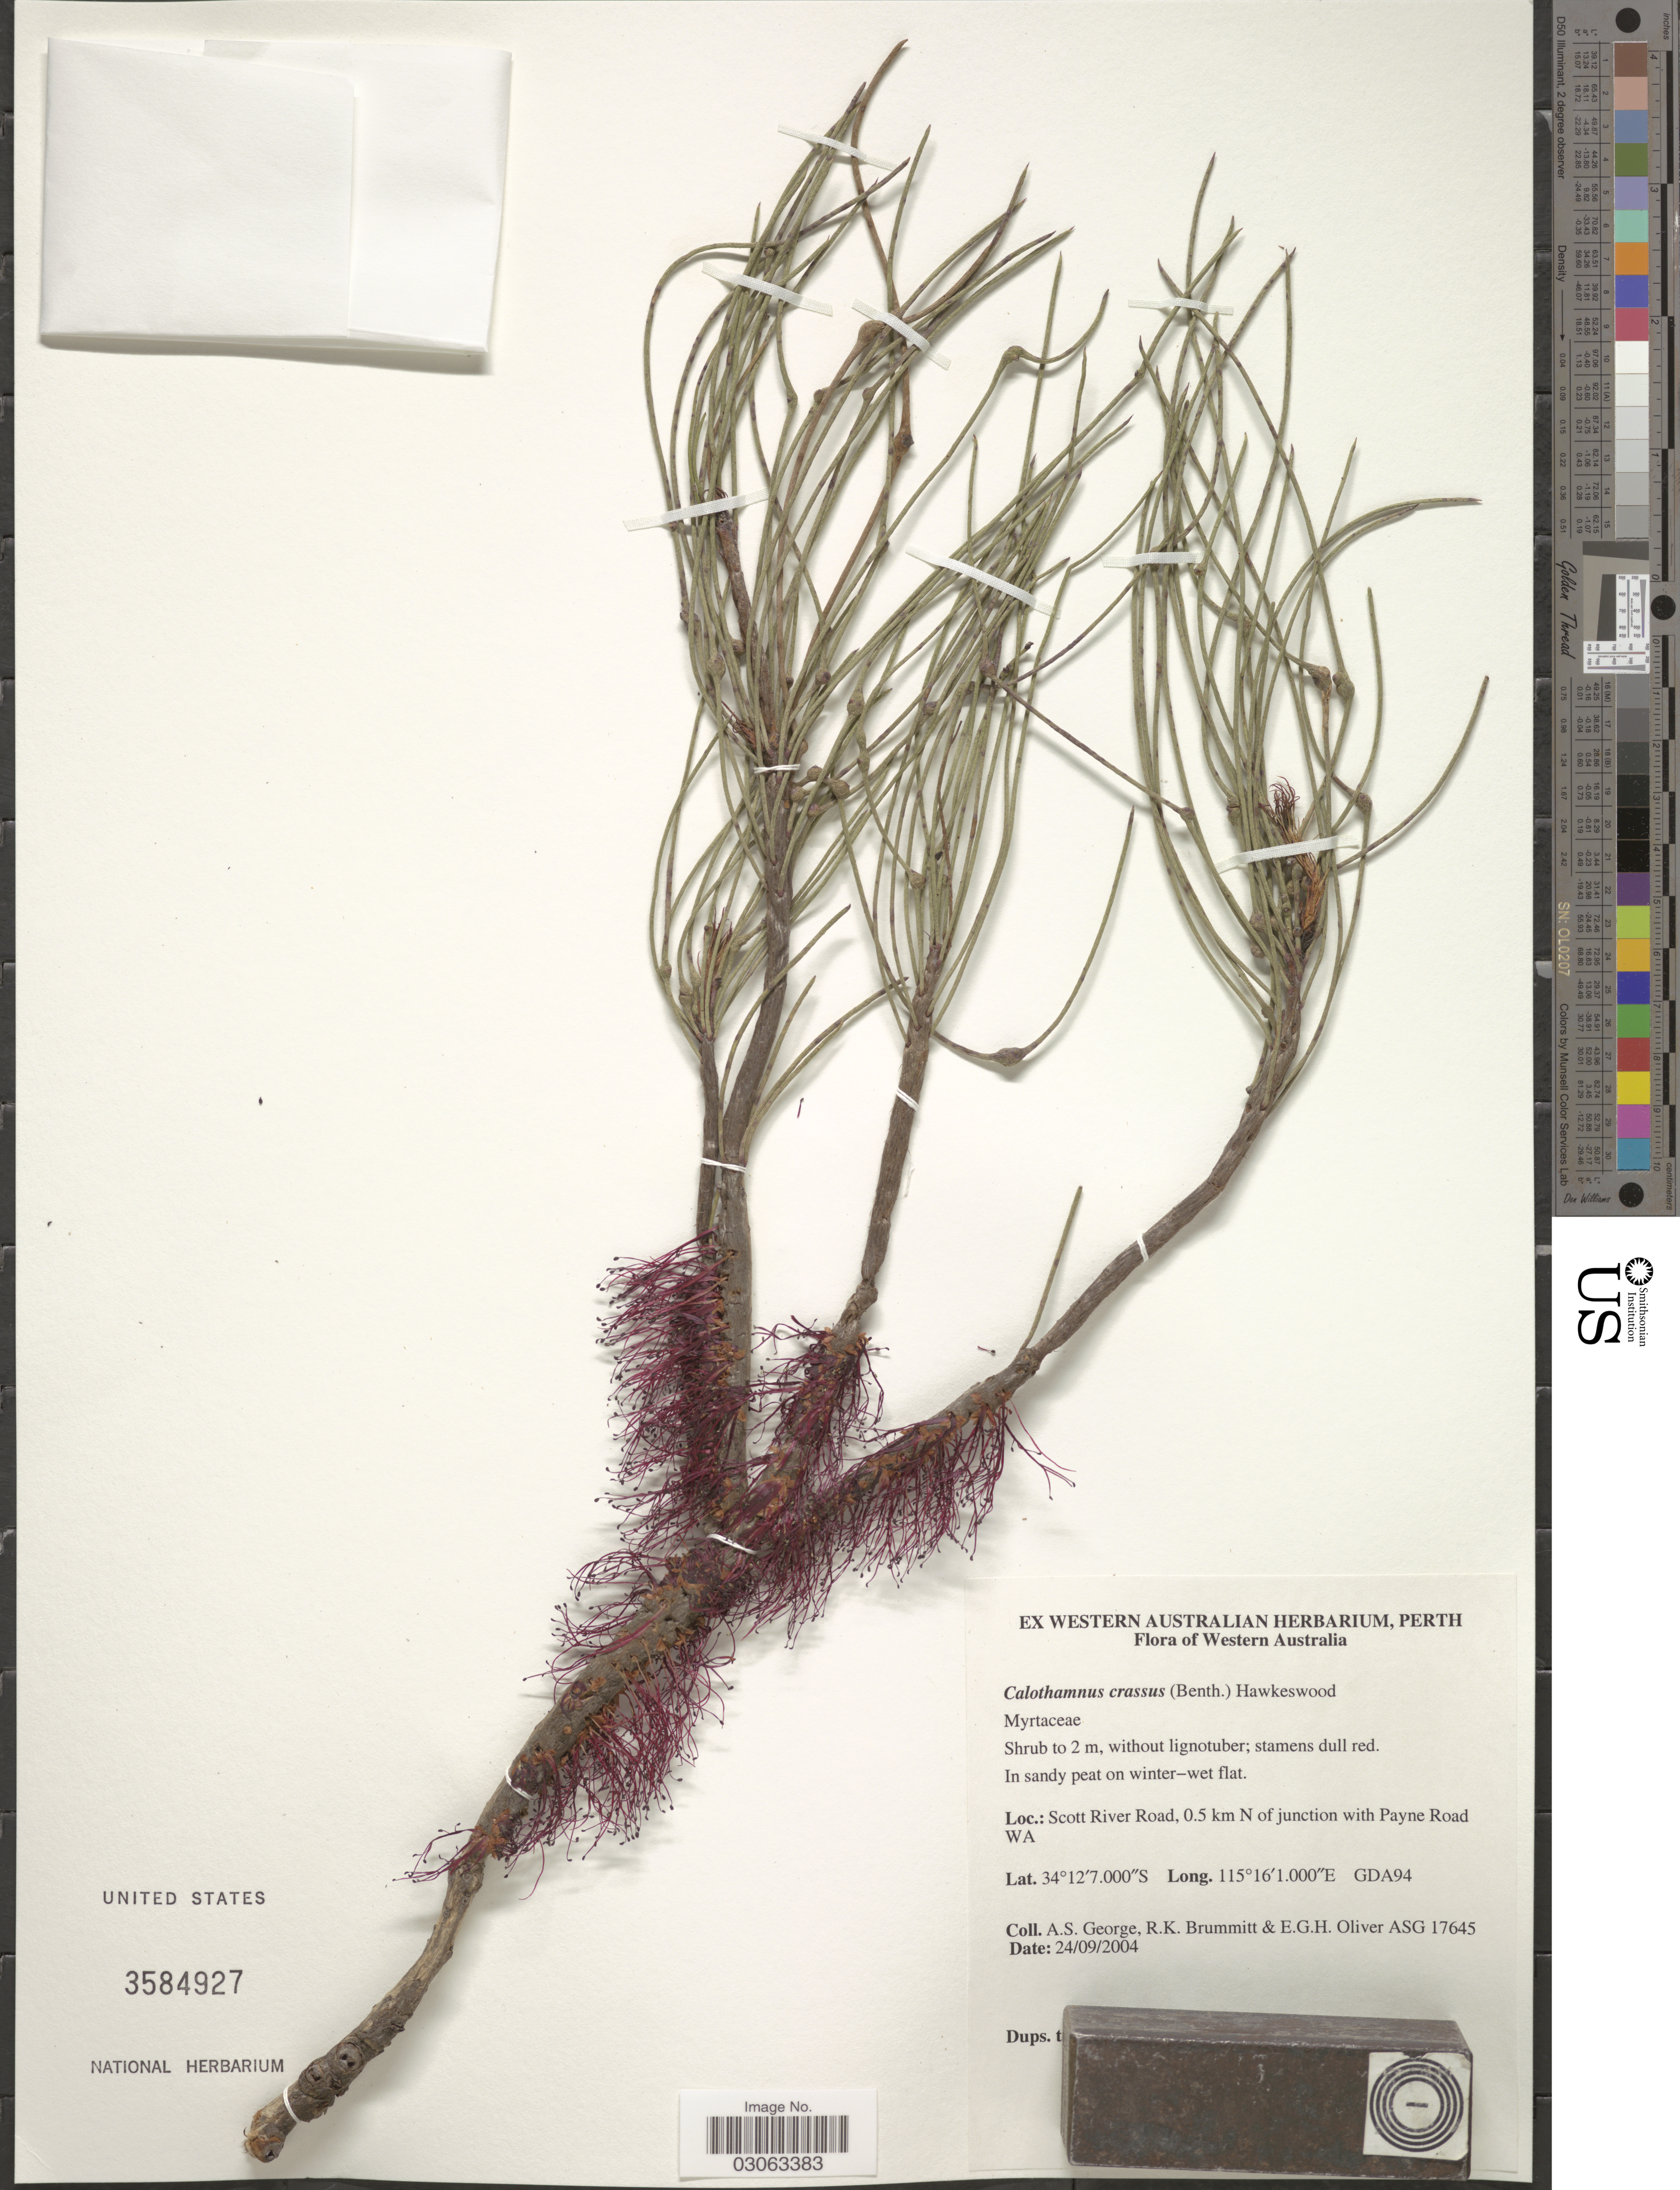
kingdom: Plantae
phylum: Tracheophyta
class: Magnoliopsida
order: Myrtales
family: Myrtaceae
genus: Calothamnus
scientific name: Calothamnus crassus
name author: (Benth.) Hawkeswood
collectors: A. S. George, R. K. Brummitt & E. G. H. Oliver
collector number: ASG 17645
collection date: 2004-09-24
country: Australia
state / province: Western Australia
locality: Scott River Road, 0.5 km N of junction with Payne Road. WA. GDA94. [unsure placement]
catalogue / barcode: US 3584927